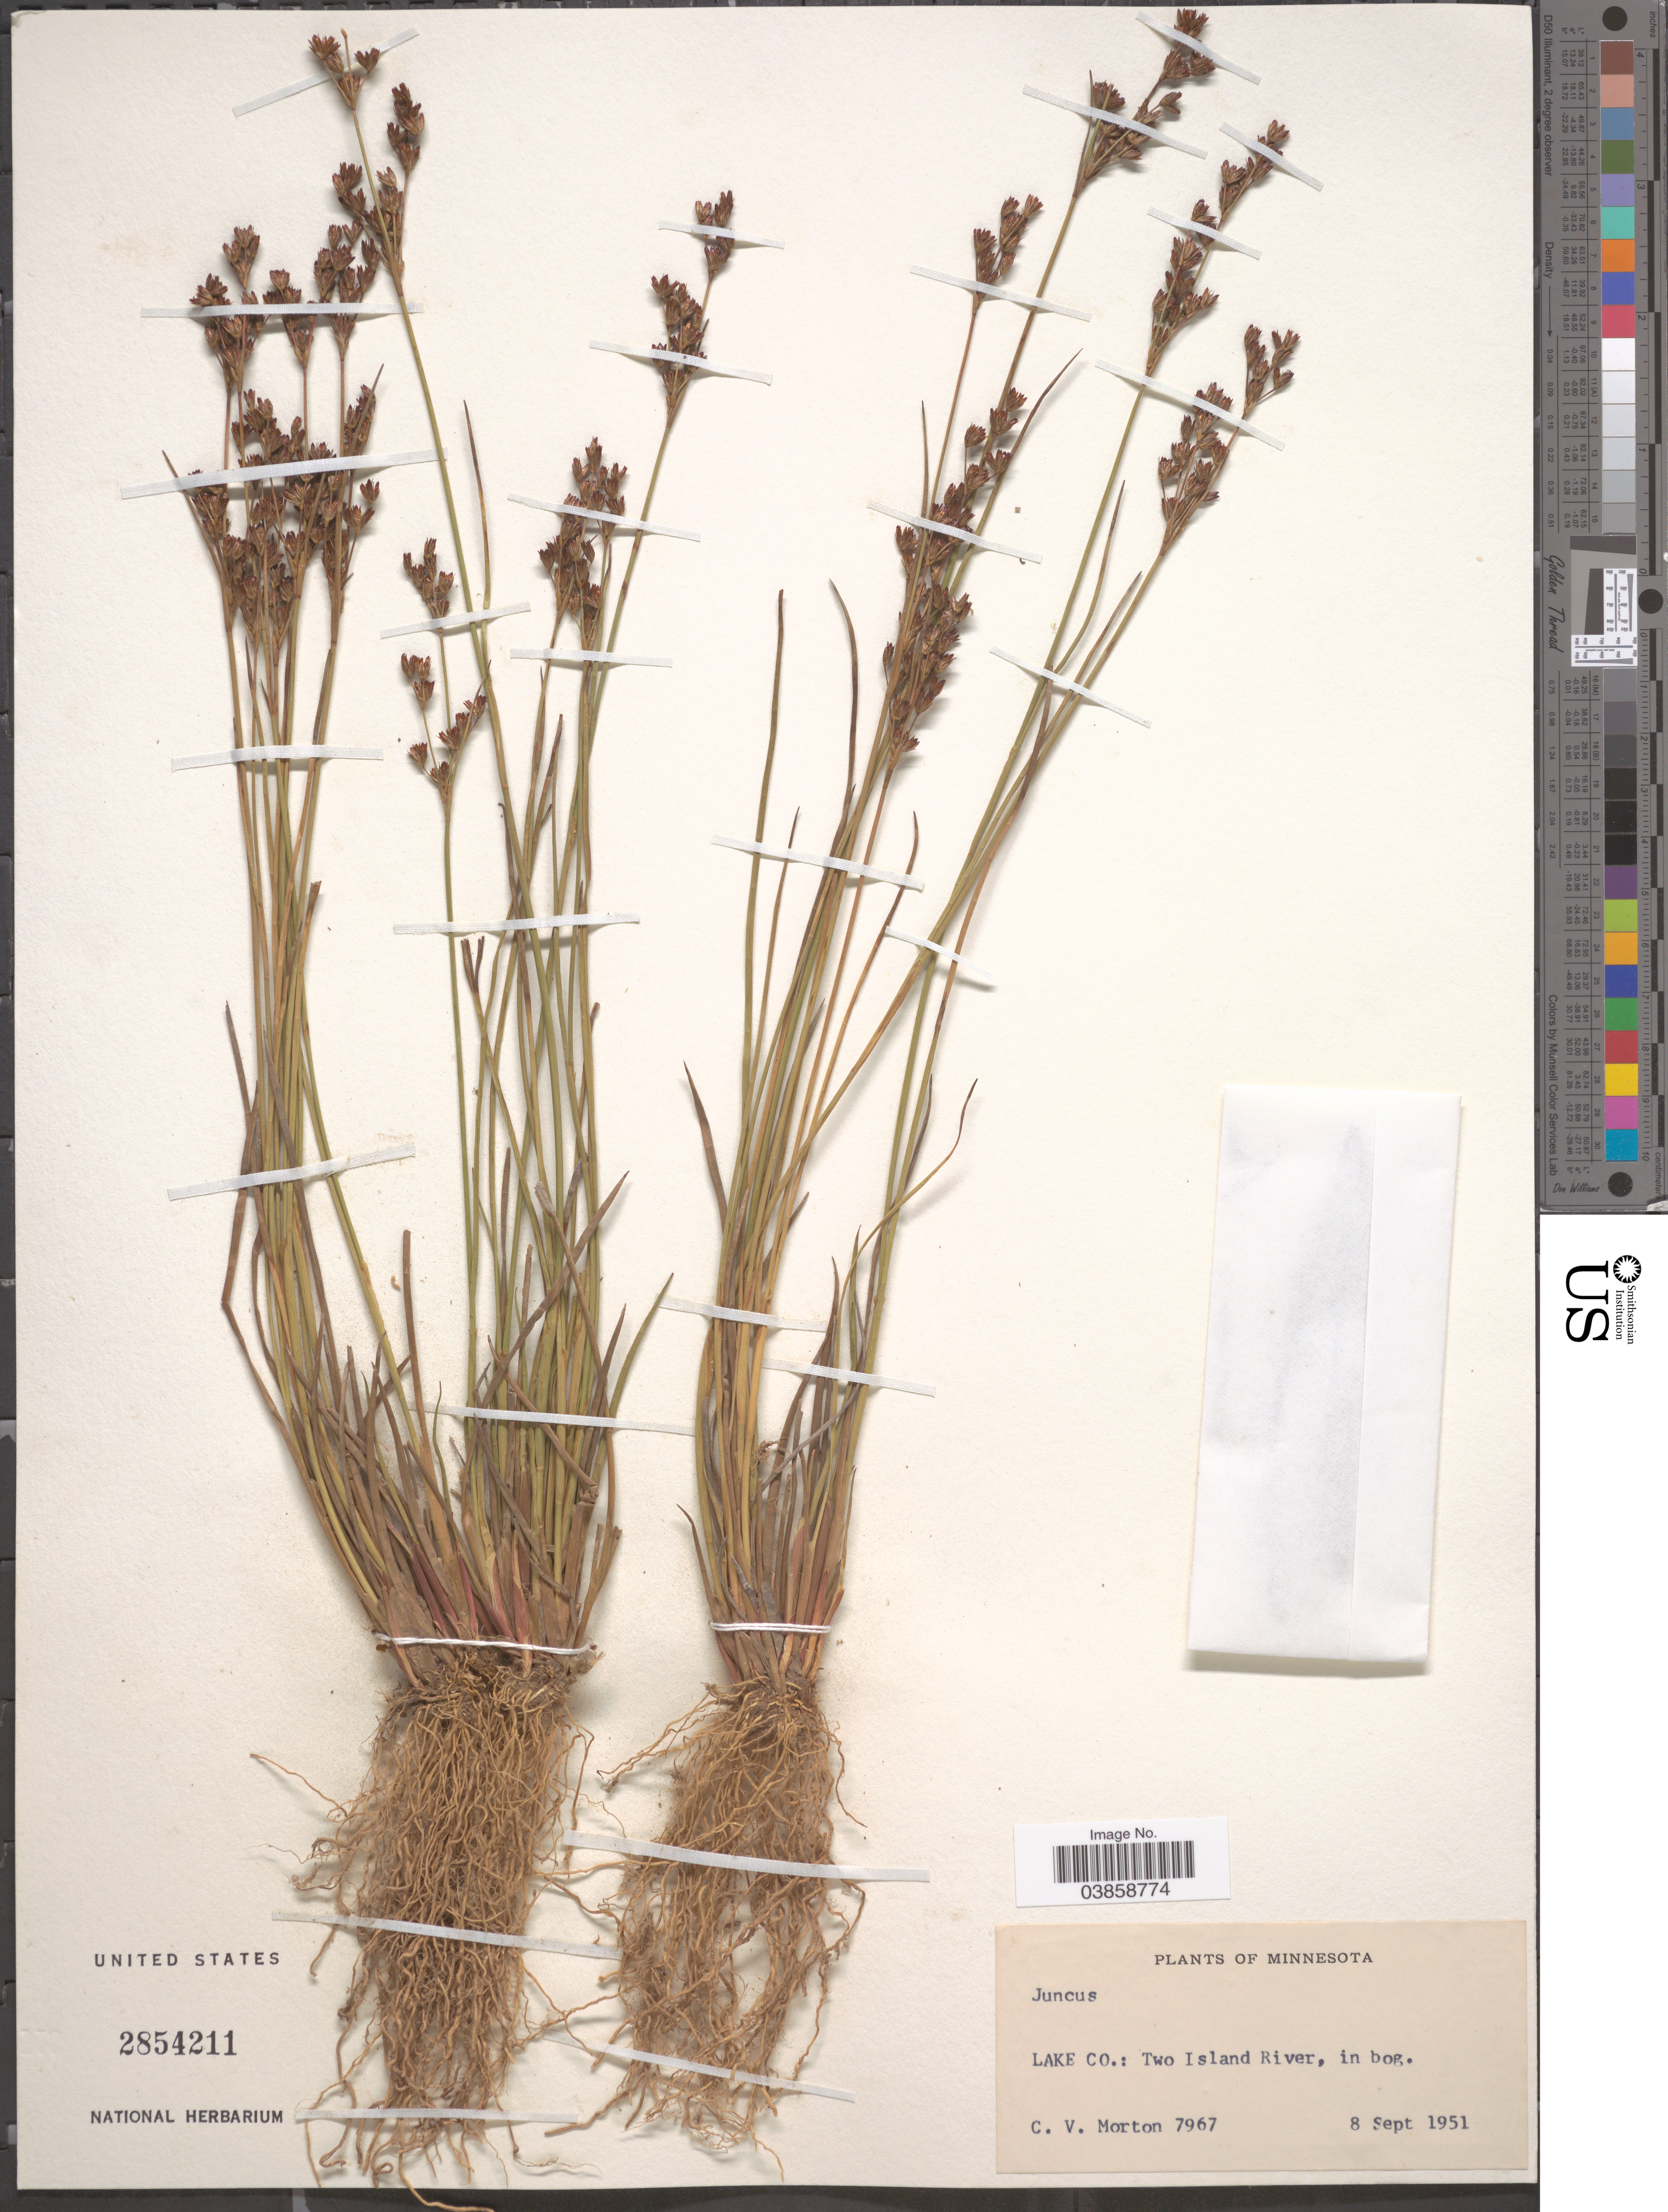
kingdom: Plantae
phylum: Tracheophyta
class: Liliopsida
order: Poales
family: Juncaceae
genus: Juncus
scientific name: Juncus sp.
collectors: C. V. Morton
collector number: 7967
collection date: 1951-09-08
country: United States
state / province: Minnesota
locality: Lake Co.: Two Island River.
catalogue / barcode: US 2854211